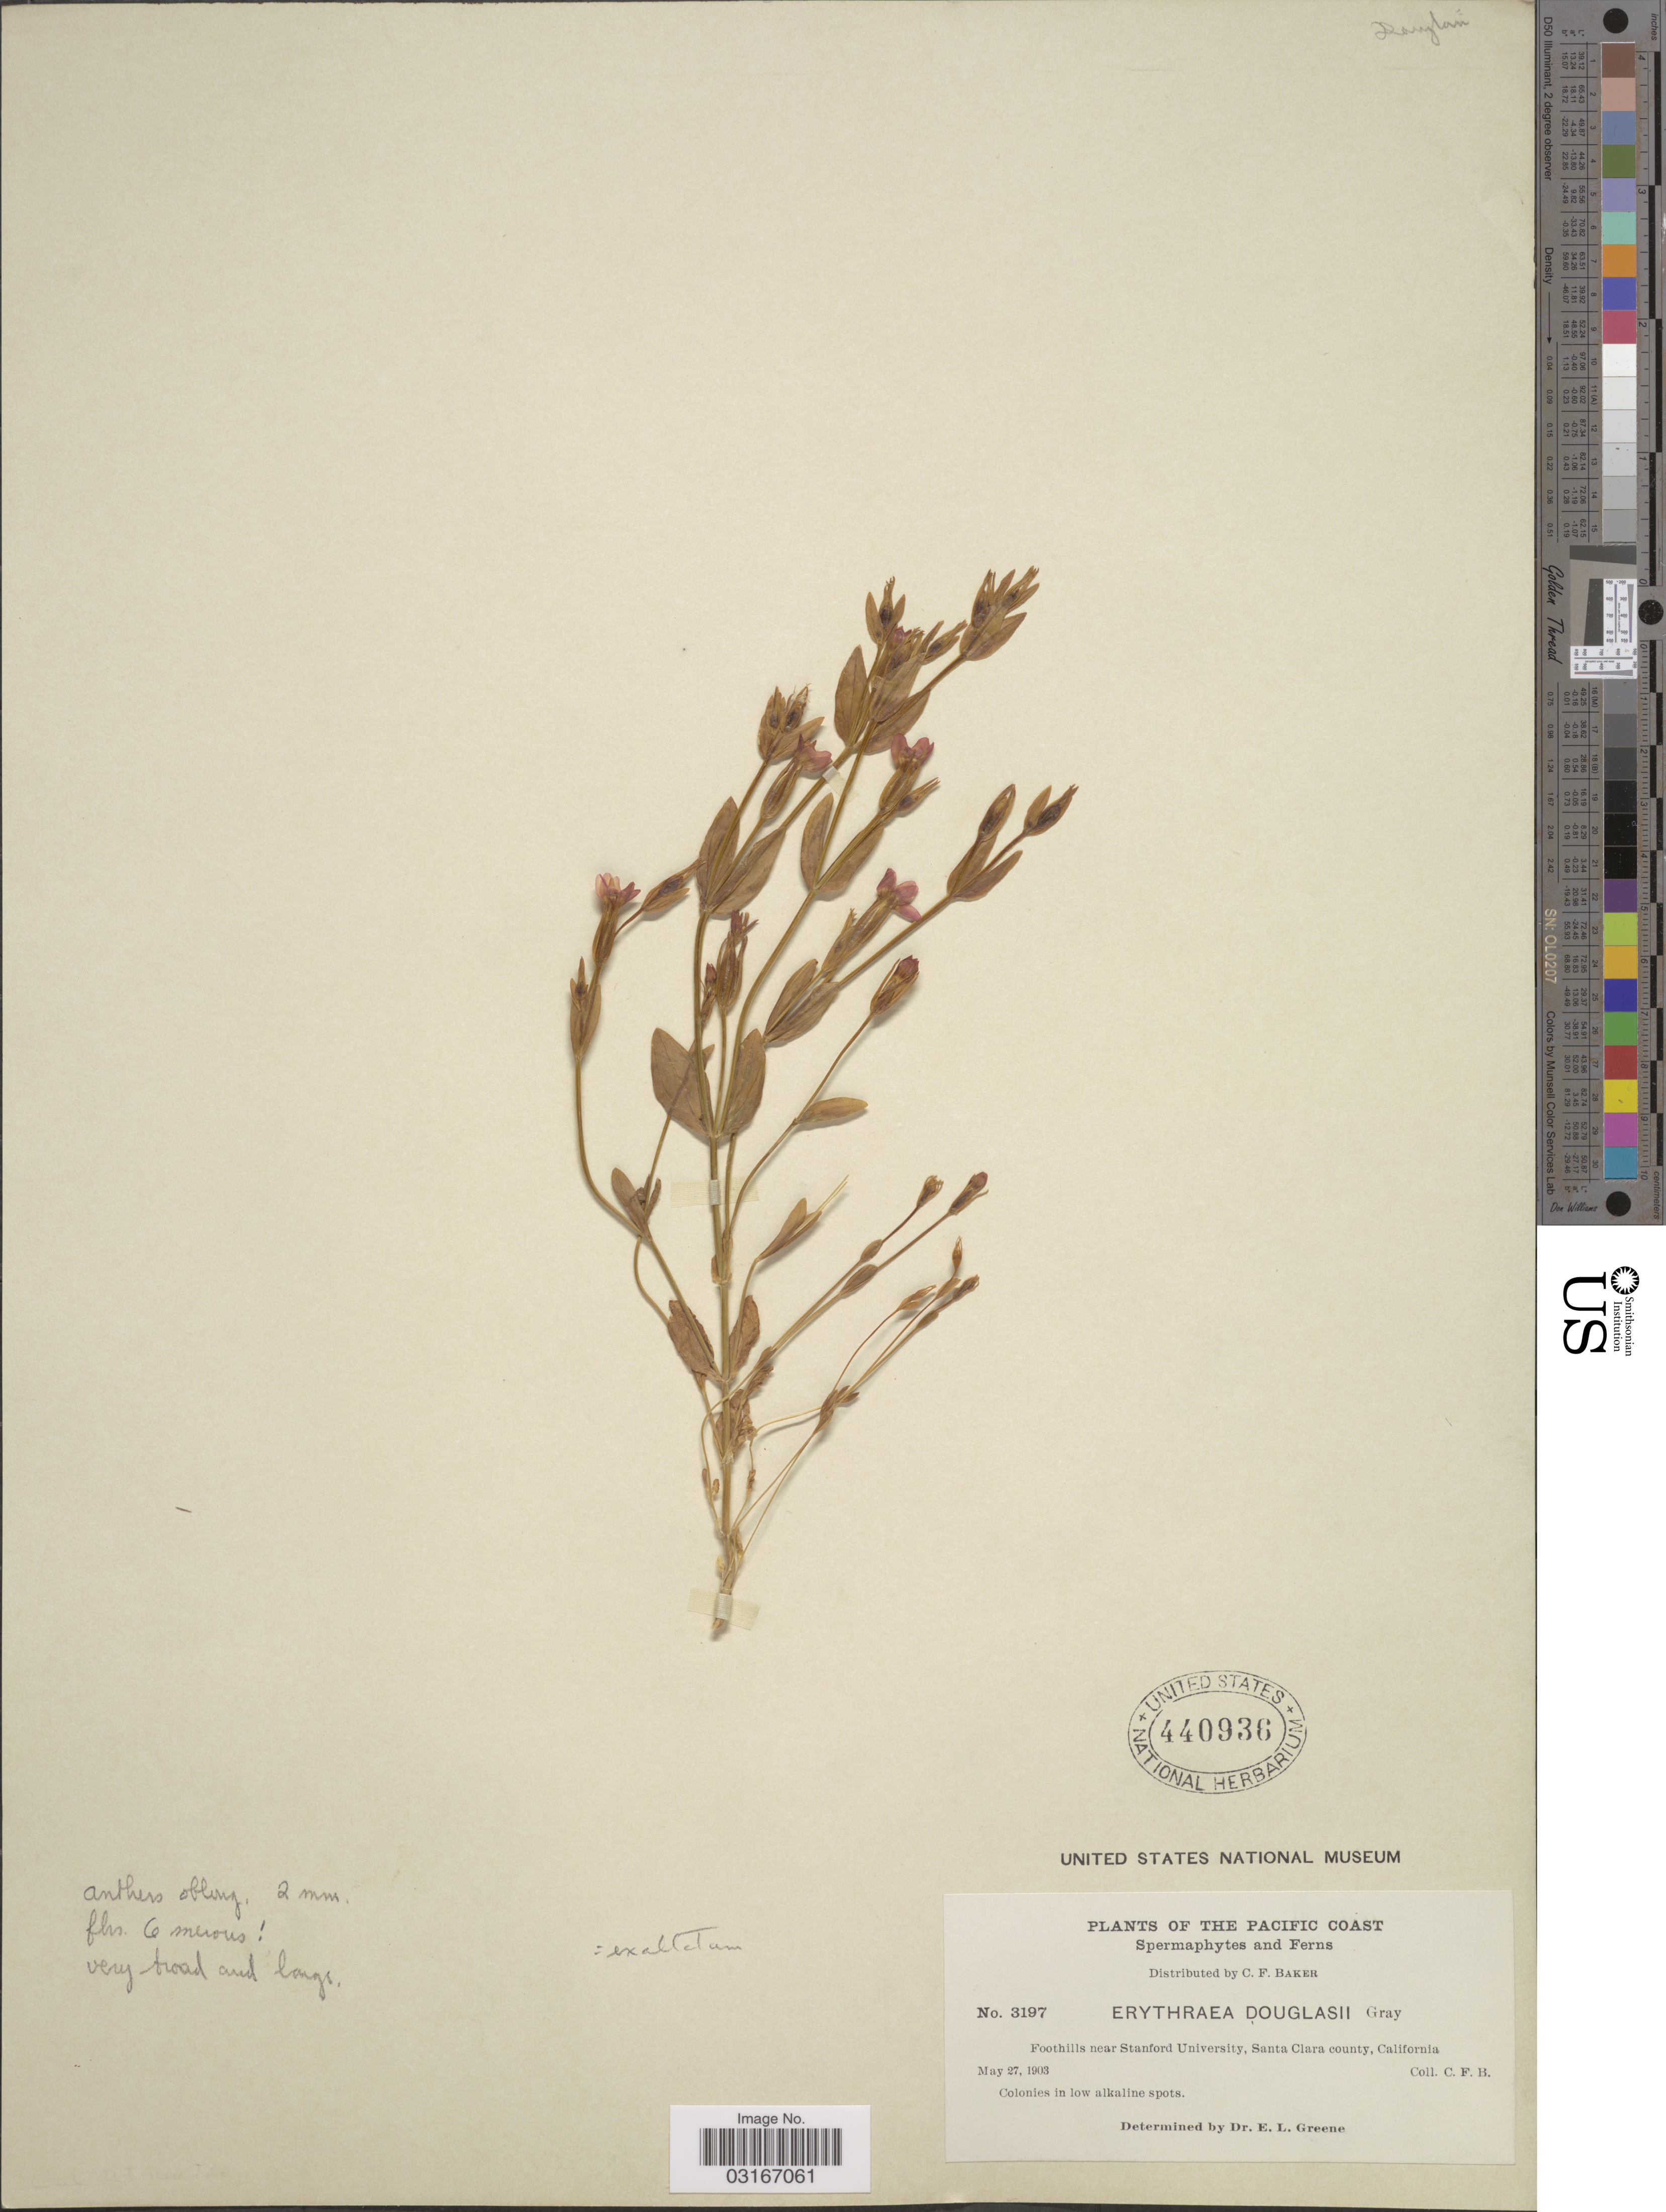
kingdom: Plantae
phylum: Tracheophyta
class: Magnoliopsida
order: Gentianales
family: Gentianaceae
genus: Centaurium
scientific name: Centaurium exaltatum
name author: (Griseb.) W. Wight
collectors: C. F. Baker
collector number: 3197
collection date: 1903-05-27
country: United States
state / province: California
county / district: Santa Clara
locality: The Pacific Coast, Foothills near Stanford University, Santa Clara county.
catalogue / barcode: US 440936